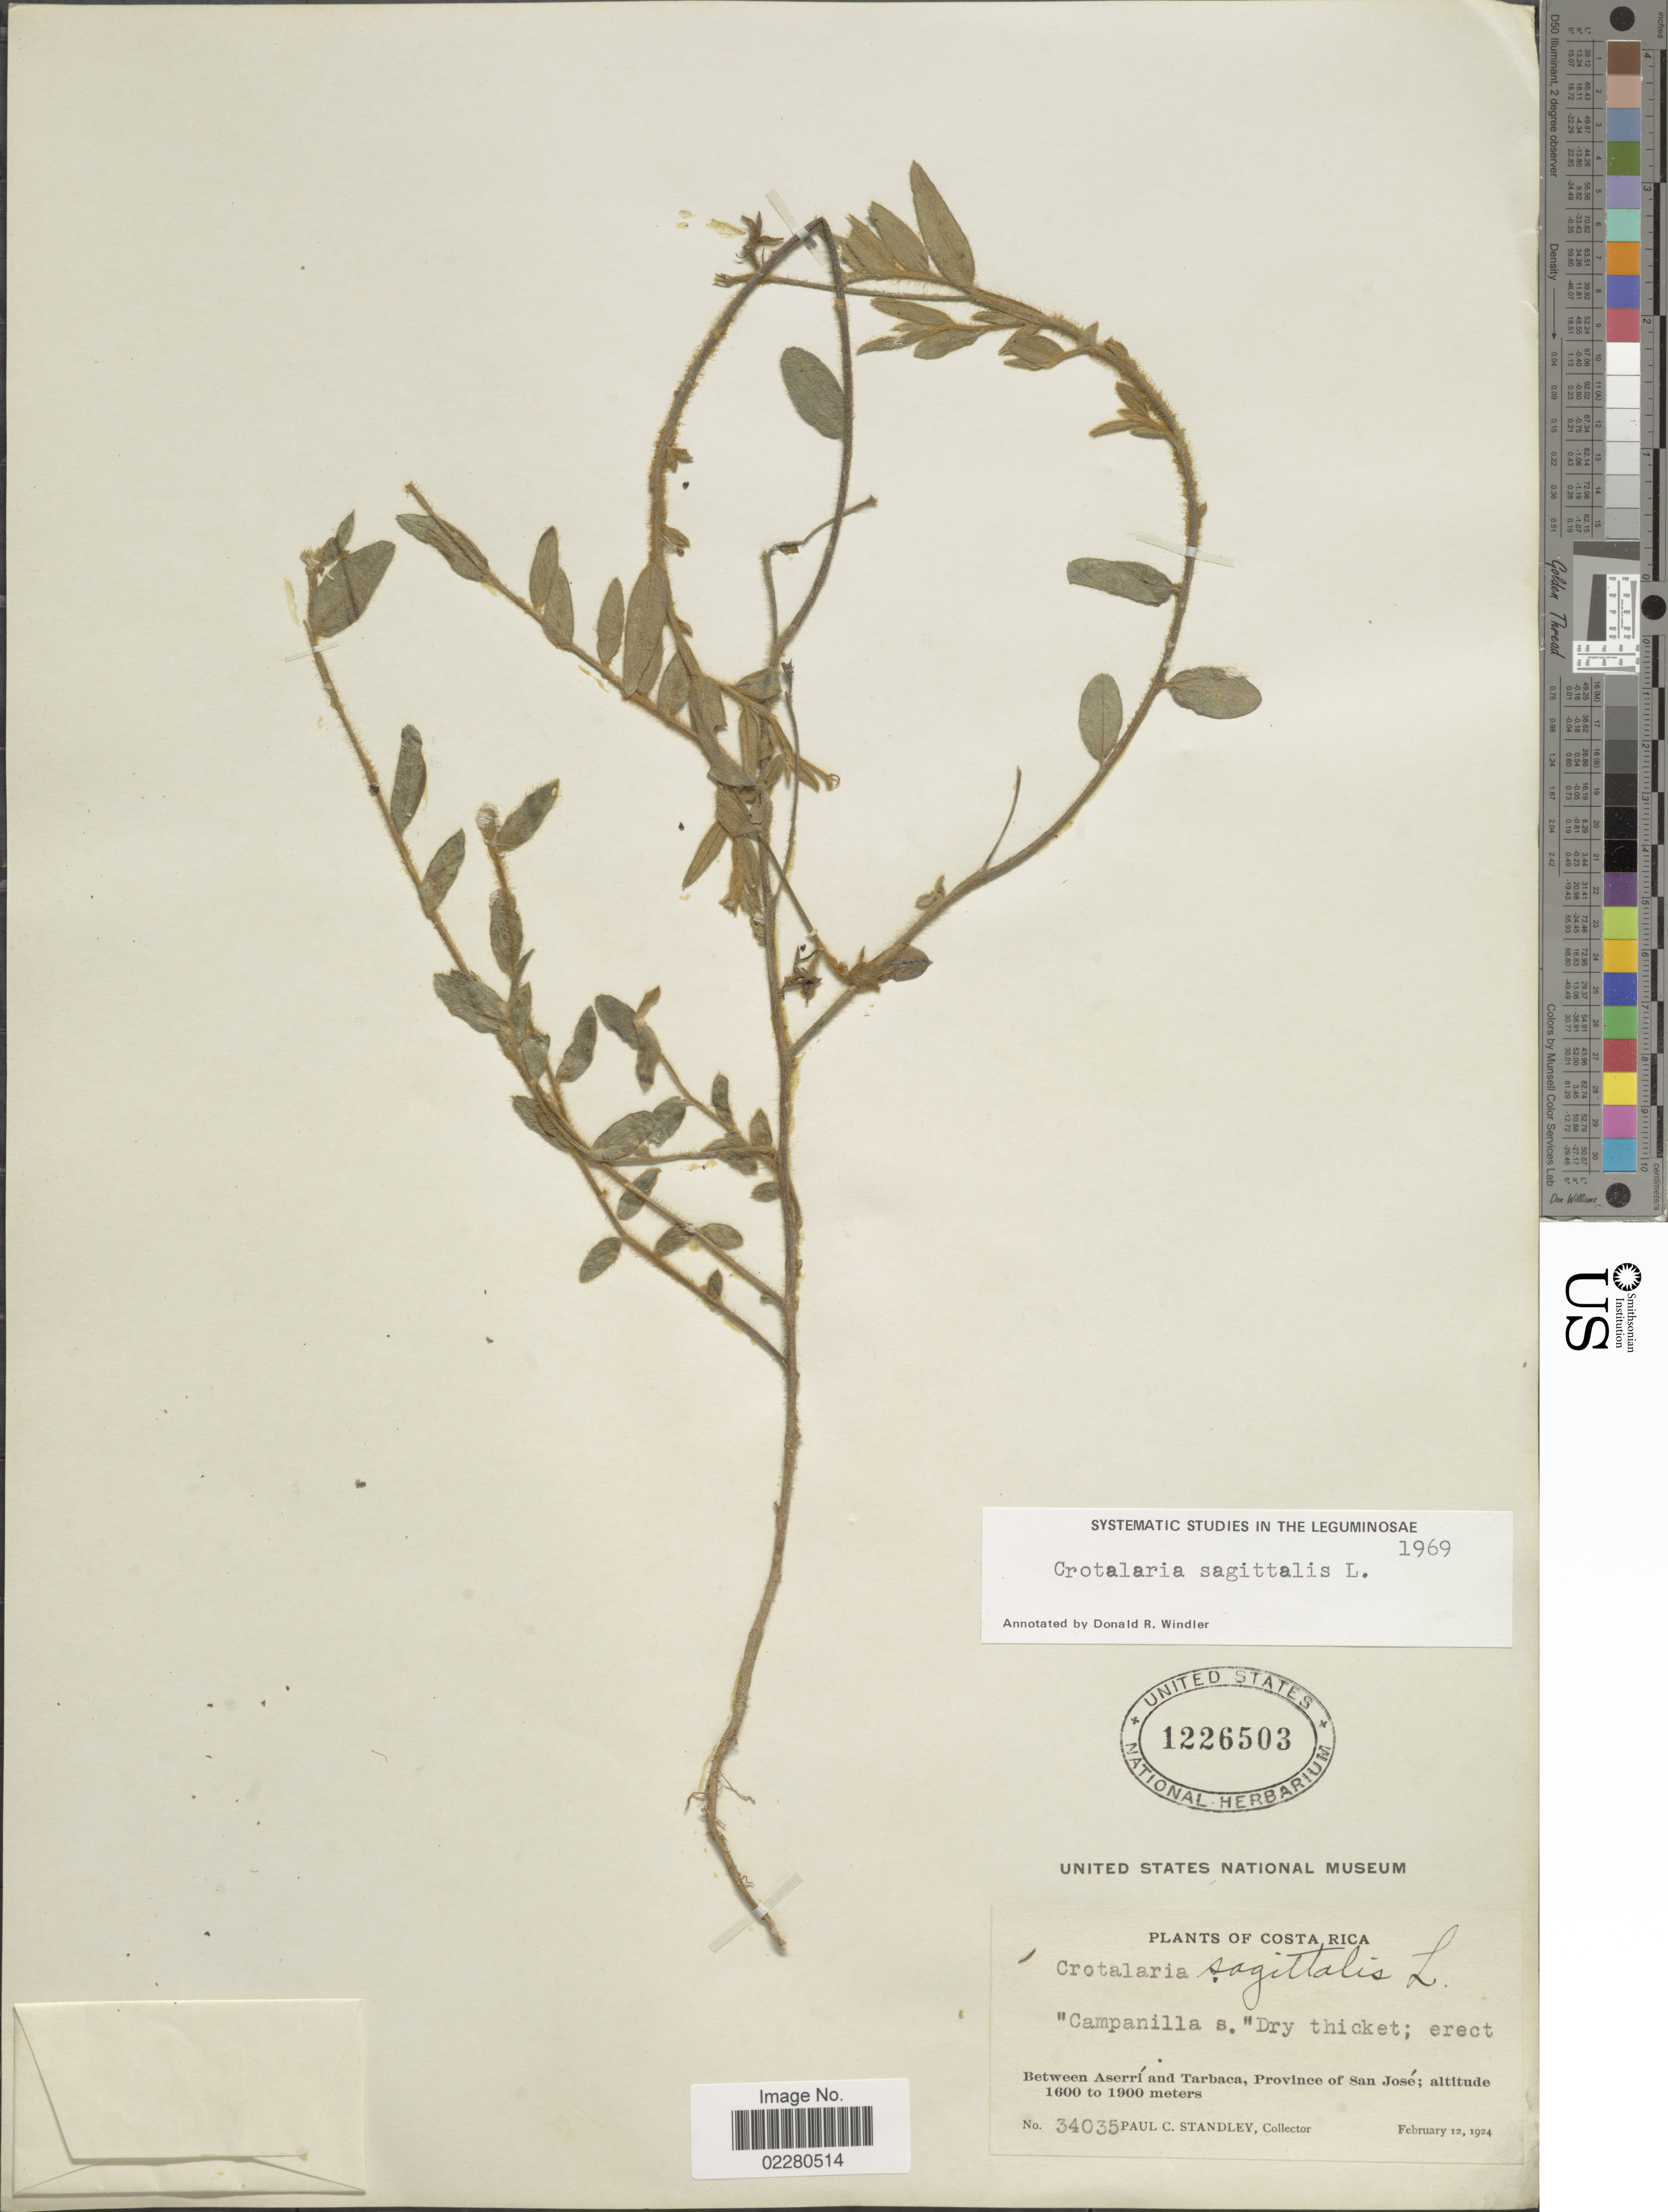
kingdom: Plantae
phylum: Tracheophyta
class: Magnoliopsida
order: Fabales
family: Fabaceae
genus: Crotalaria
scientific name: Crotalaria sagittalis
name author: L.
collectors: P. C. Standley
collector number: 34035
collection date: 1924-02-12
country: Costa Rica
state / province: San José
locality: Between Aserrí and Tarbaco, Province of San José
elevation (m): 1600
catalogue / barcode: US 1226503